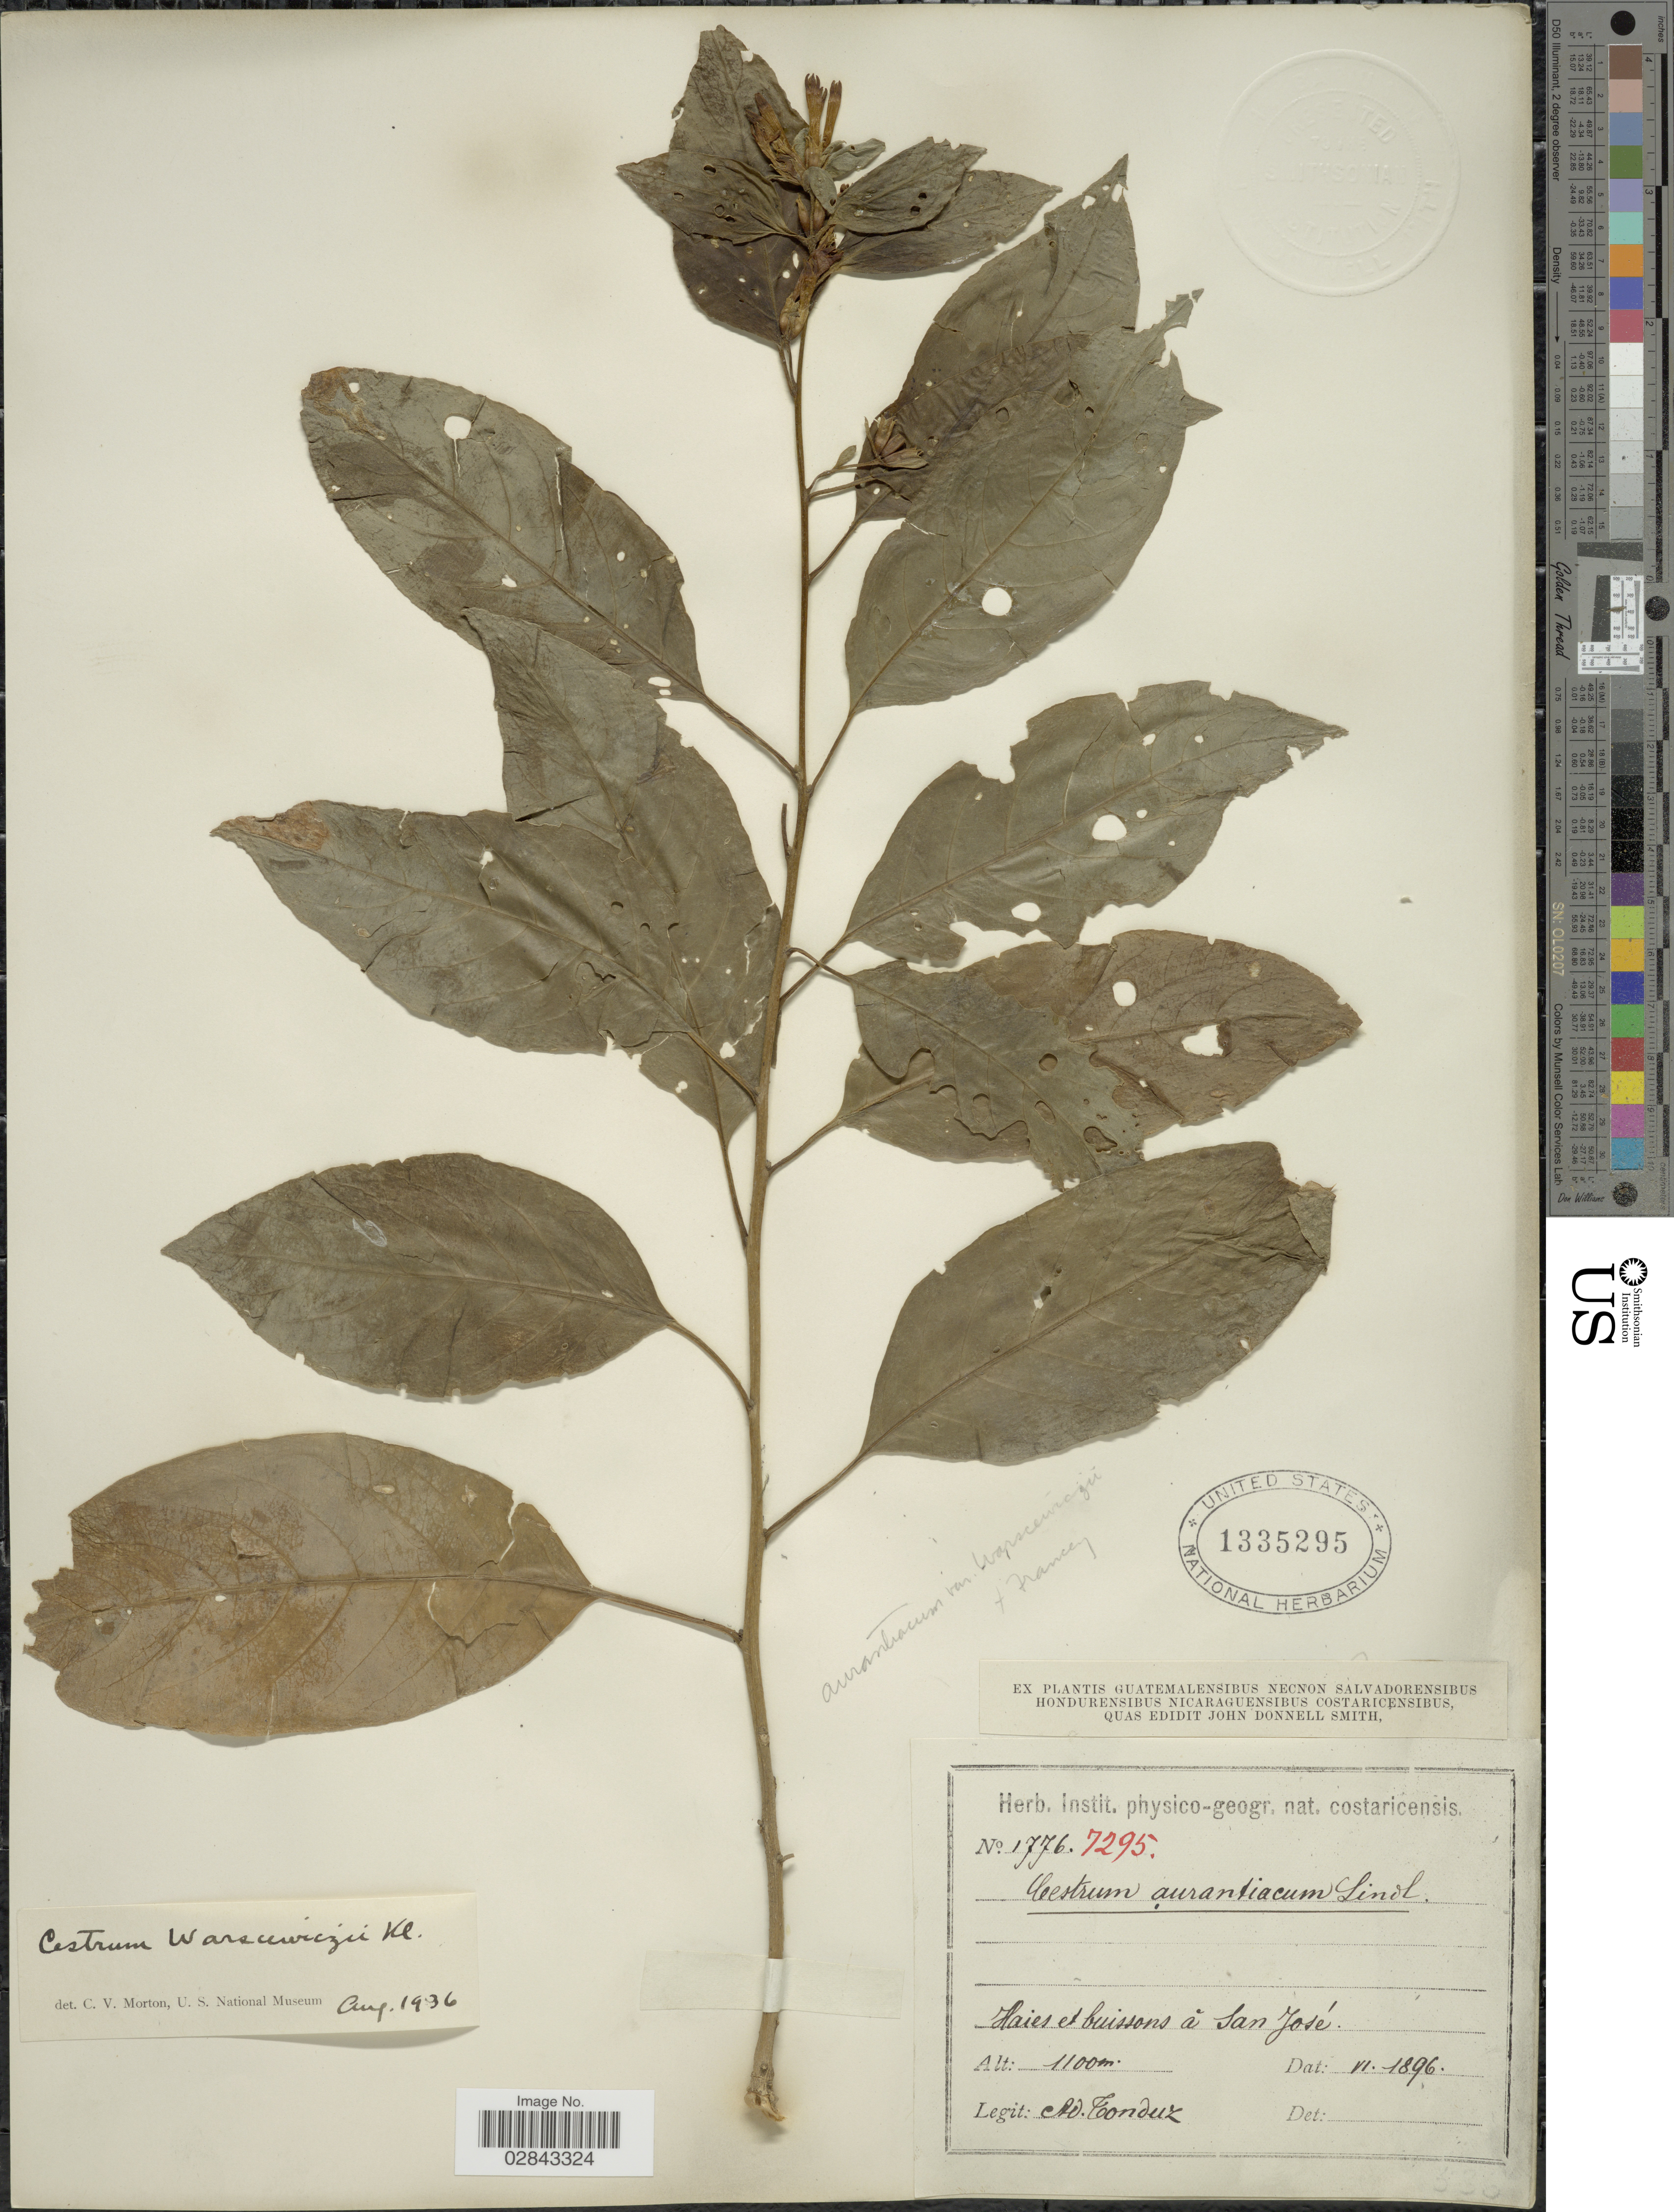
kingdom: Plantae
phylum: Tracheophyta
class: Magnoliopsida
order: Solanales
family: Solanaceae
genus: Cestrum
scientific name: Cestrum aurantiacum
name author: Lindley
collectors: A. Tonduz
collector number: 1776/7295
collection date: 1896-06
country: Costa Rica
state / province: San José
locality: Haies et buissons á San José.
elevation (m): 1100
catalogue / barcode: US 1335295